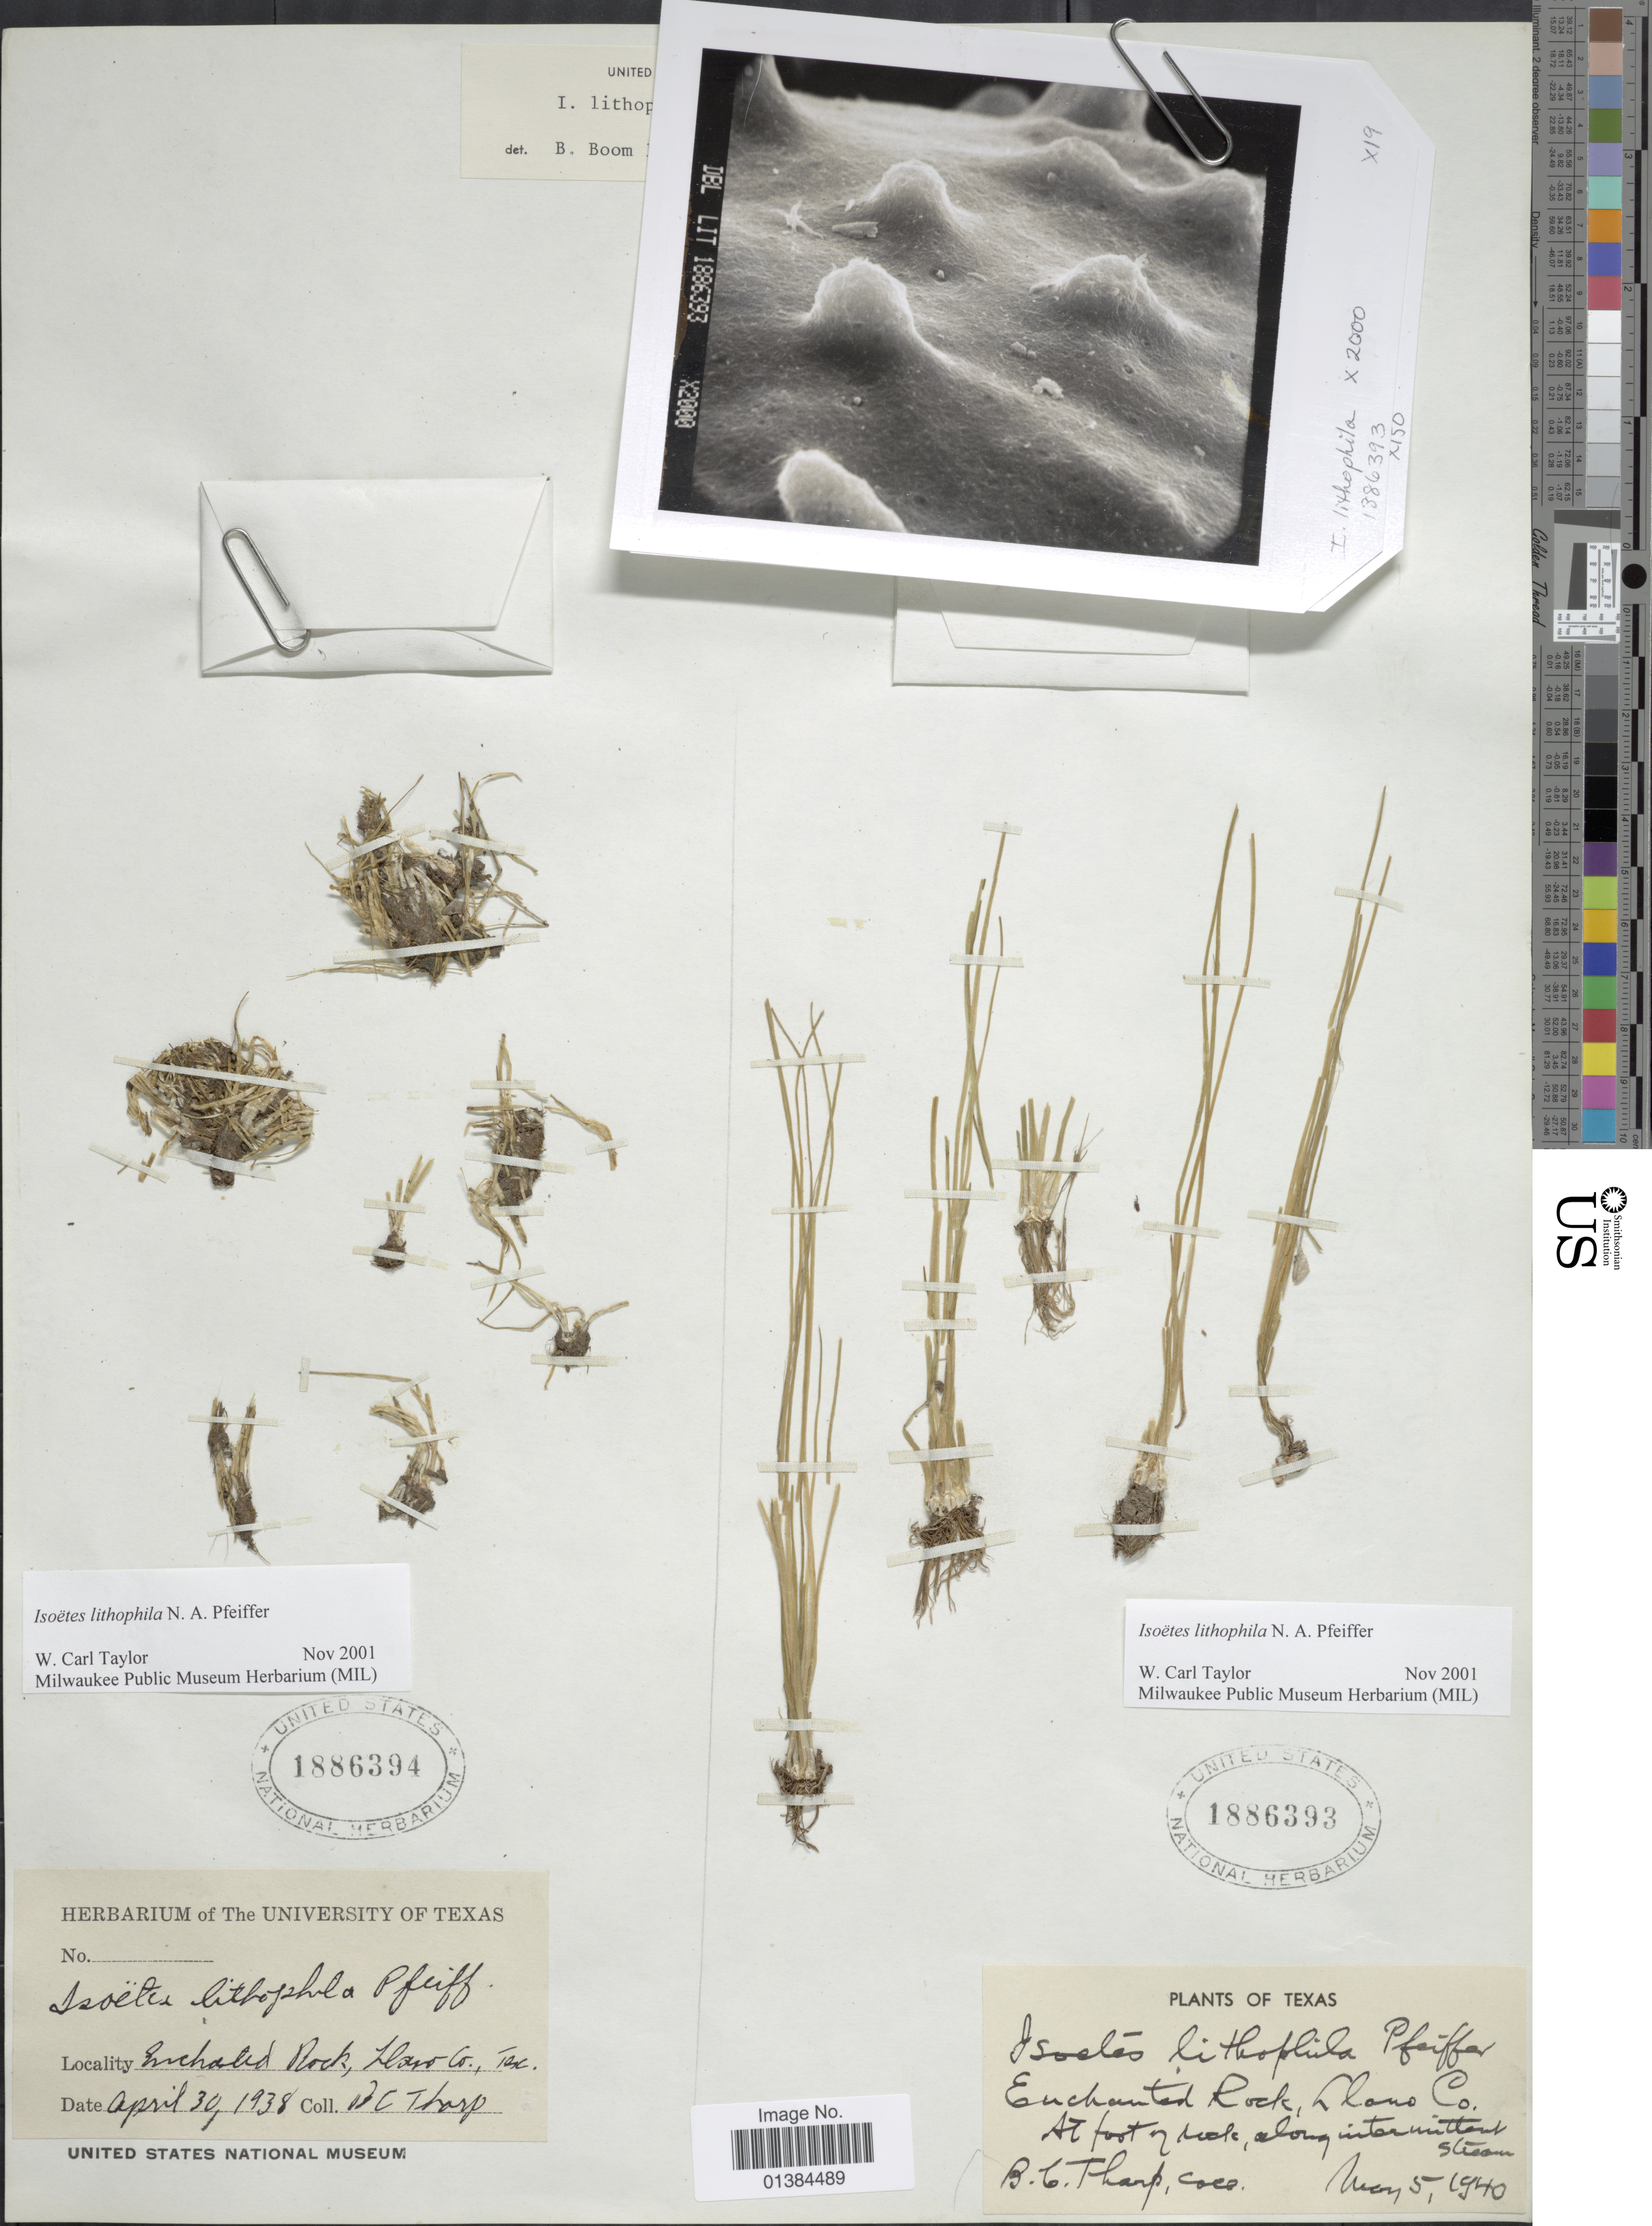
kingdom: Plantae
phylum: Tracheophyta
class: Lycopodiopsida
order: Isoetales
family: Isoetaceae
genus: Isoetes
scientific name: Isoetes lithophila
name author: N. Pfeiff.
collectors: B. C. Tharp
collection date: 1938-04-30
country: United States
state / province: Texas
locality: Enchanted Rock, Llano Co.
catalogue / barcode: US 1886394-2